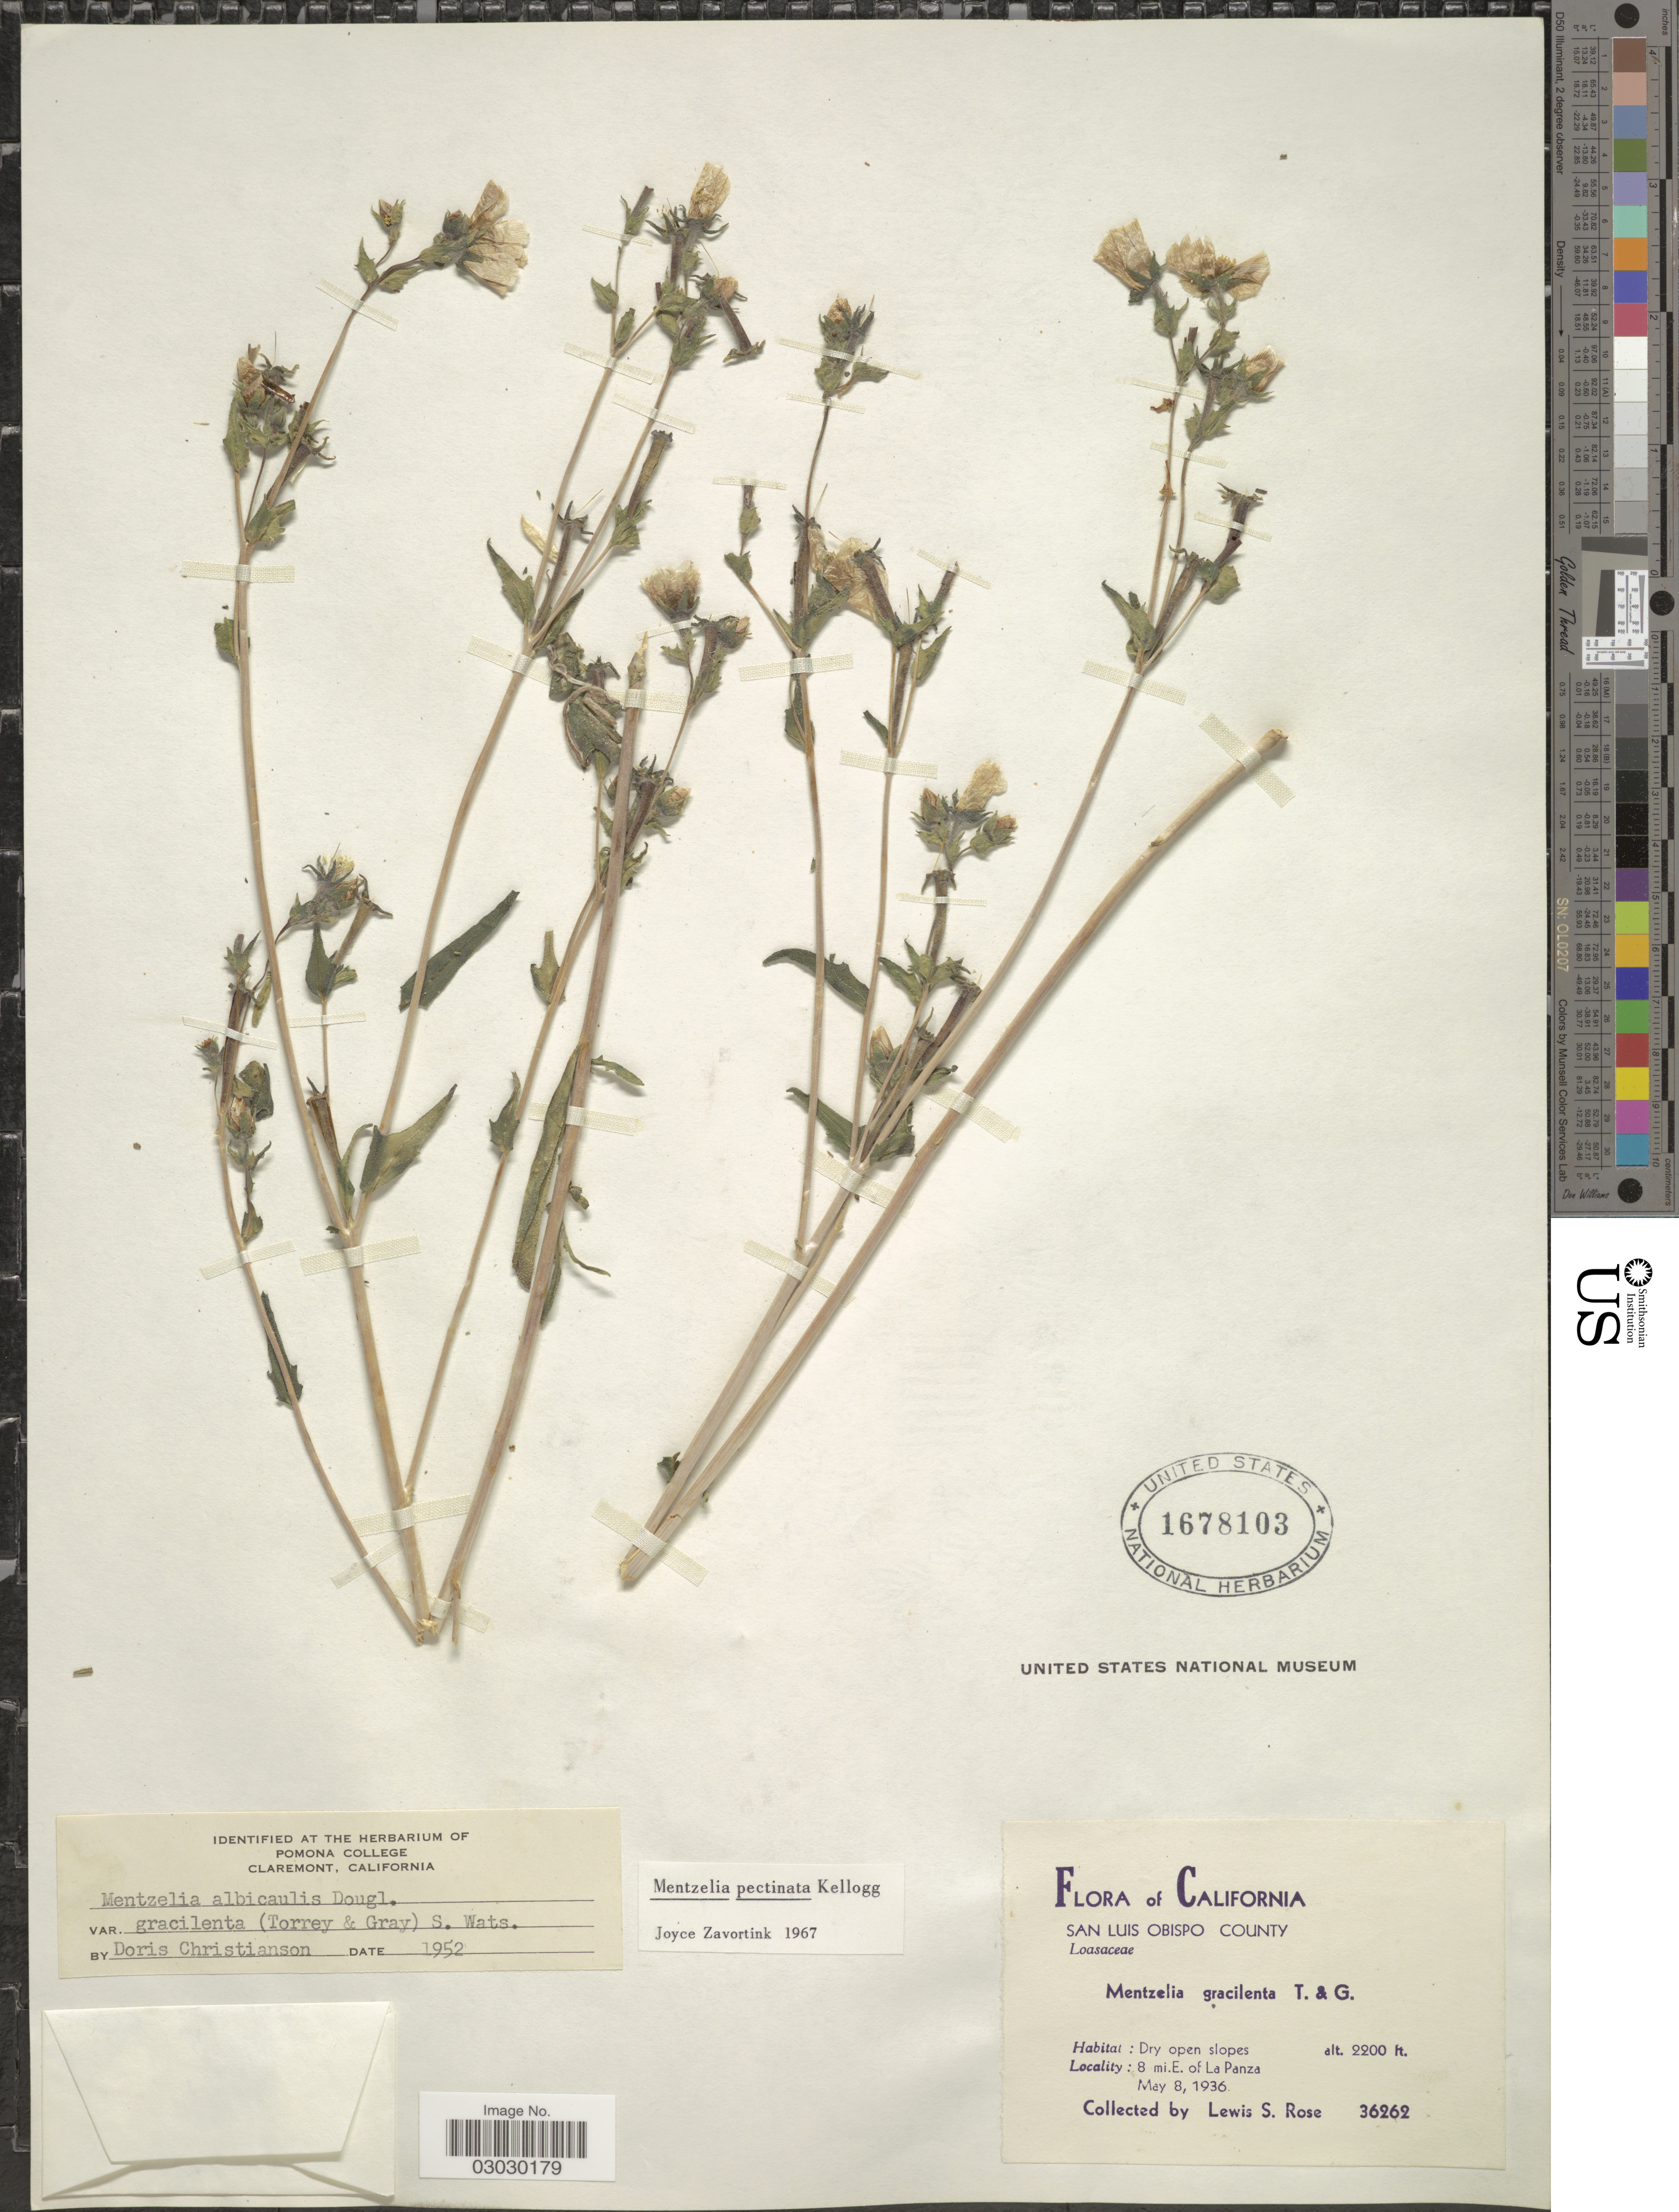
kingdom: Plantae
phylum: Tracheophyta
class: Magnoliopsida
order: Cornales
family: Loasaceae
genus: Mentzelia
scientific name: Mentzelia pectinata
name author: Kellogg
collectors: L. S. Rose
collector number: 36262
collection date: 1936-05-08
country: United States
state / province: California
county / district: San Luis Obispo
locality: San Luis Obispo County, 8 mi. E. of La Panza.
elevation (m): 671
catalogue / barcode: US 1678103